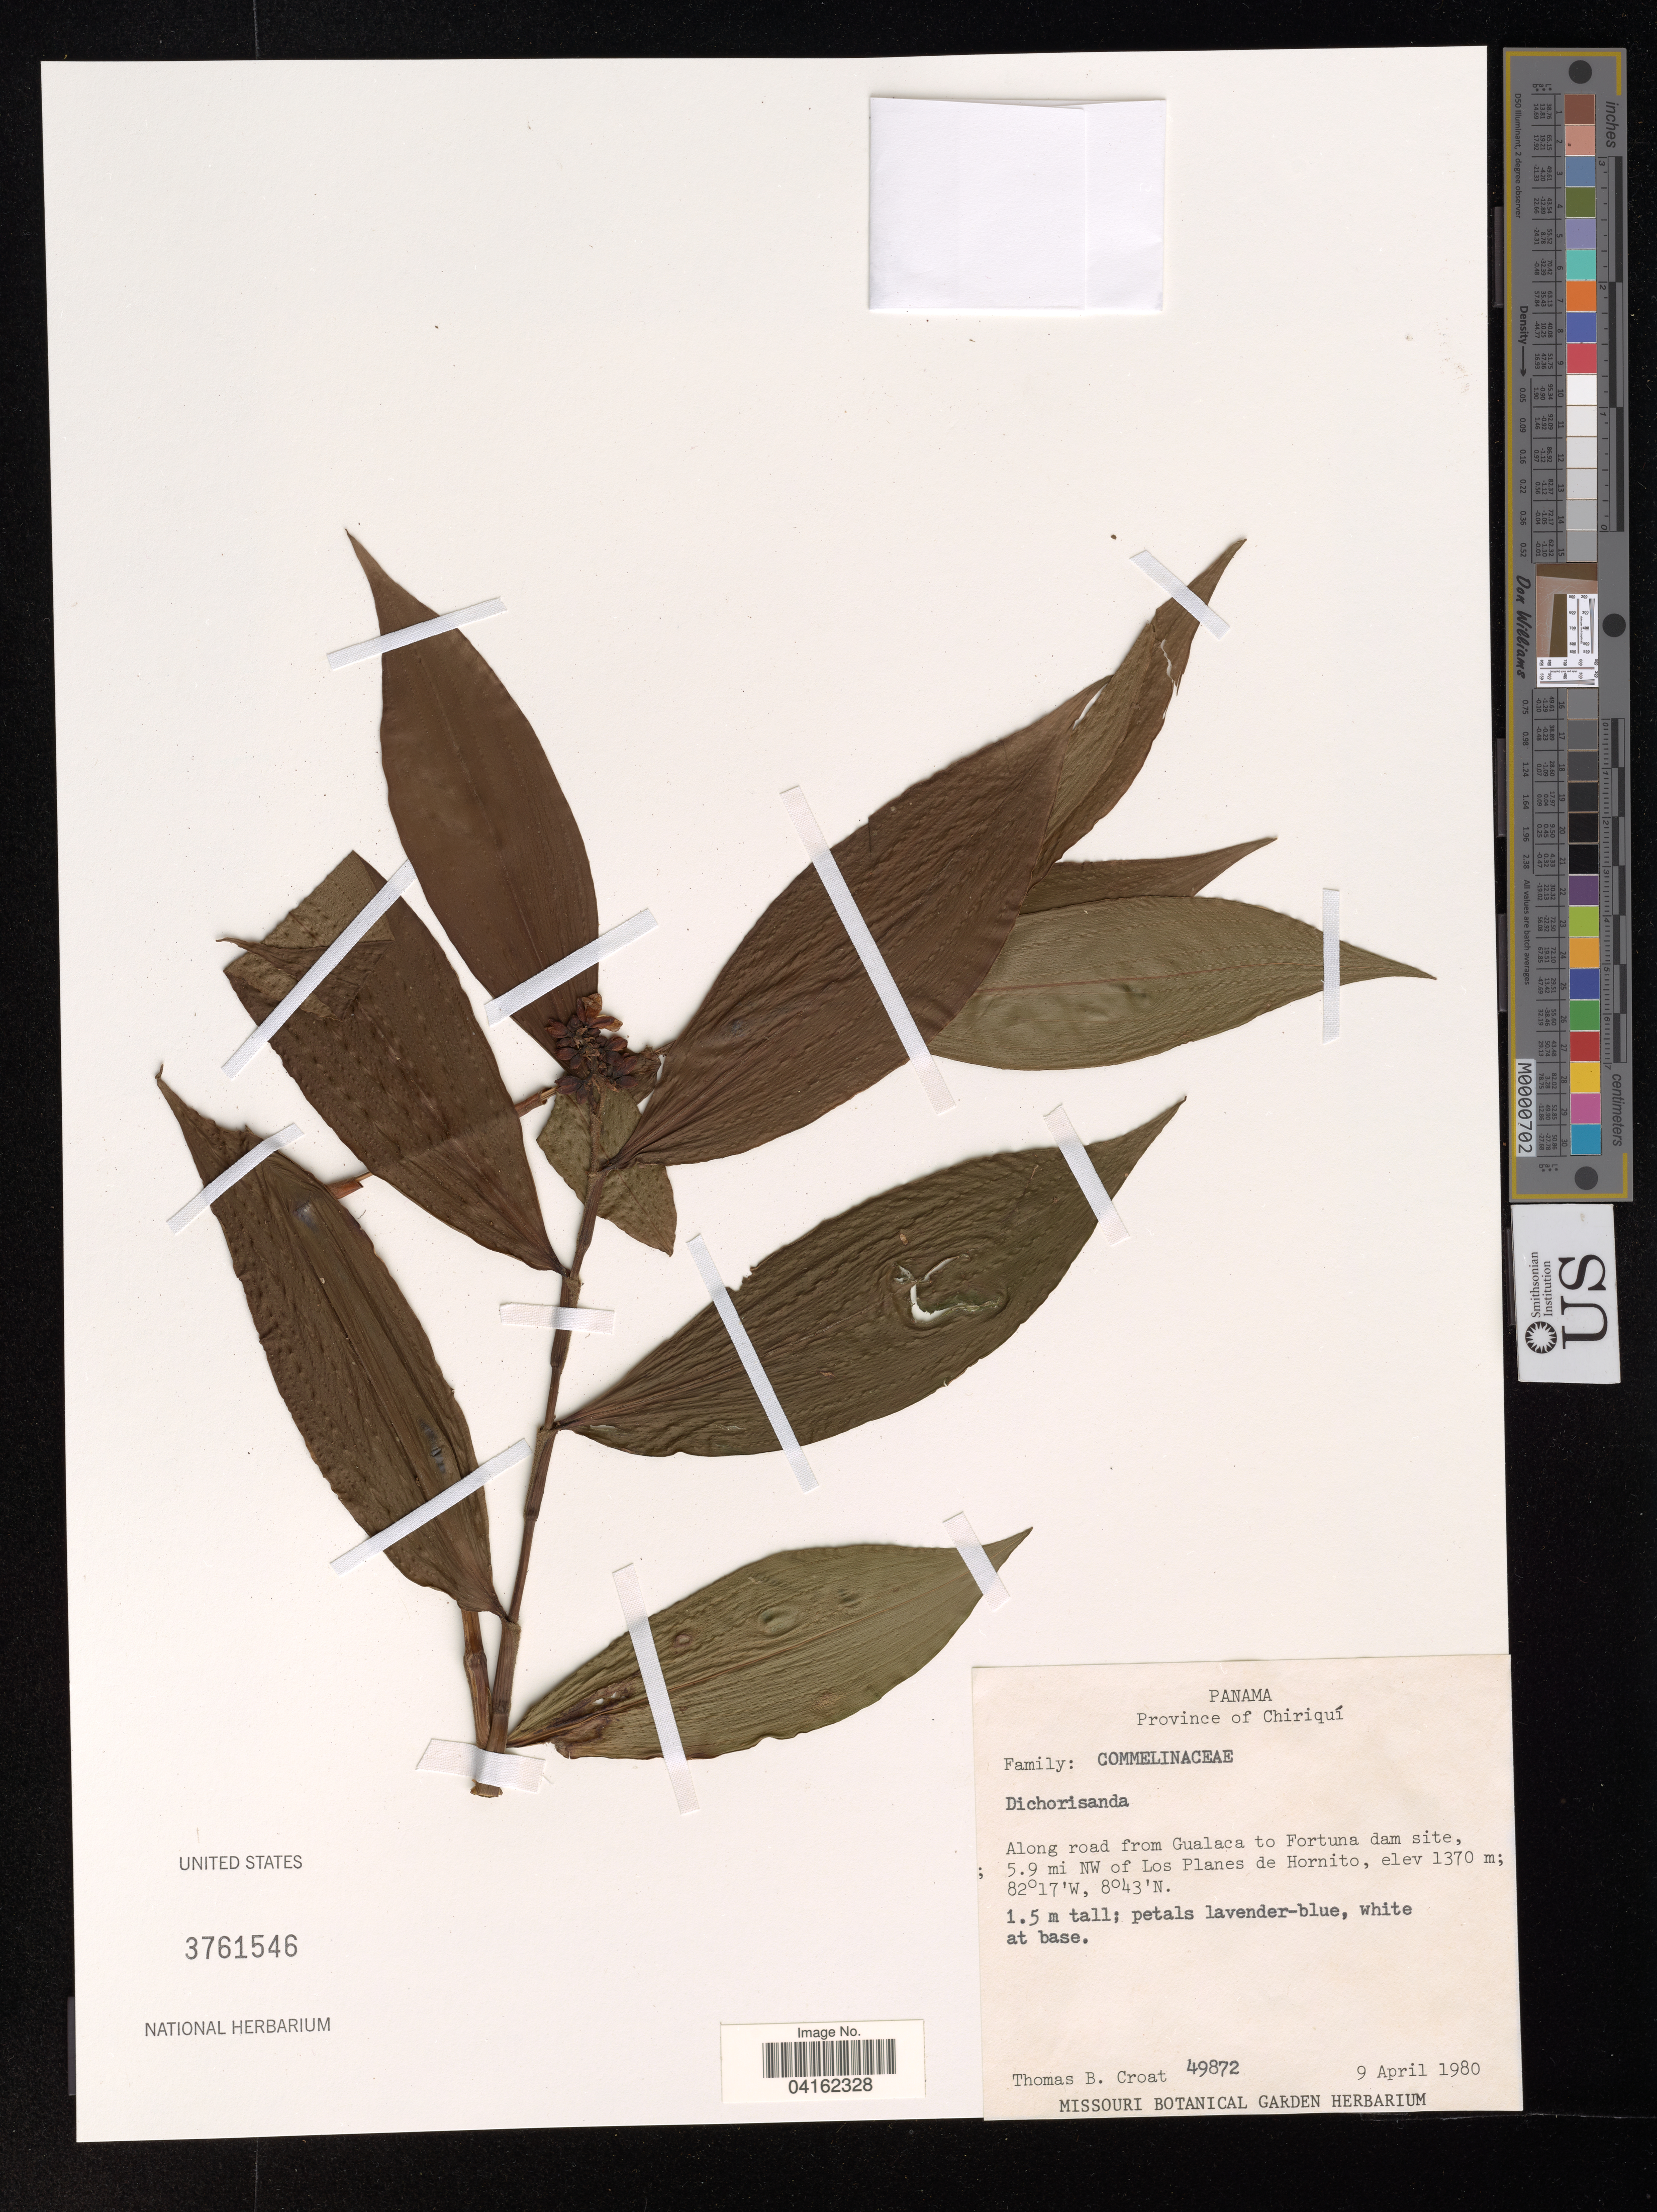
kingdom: Plantae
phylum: Tracheophyta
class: Liliopsida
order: Commelinales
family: Commelinaceae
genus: Dichorisandra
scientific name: Dichorisandra sp.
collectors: T. B. Croat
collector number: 49872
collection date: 1980-04-09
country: Panama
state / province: Chiriqui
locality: Along road from Gualaca to Fortuna dam site, 5.9 mi NW of Los Planes de Hornito.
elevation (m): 1370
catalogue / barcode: US 3761546